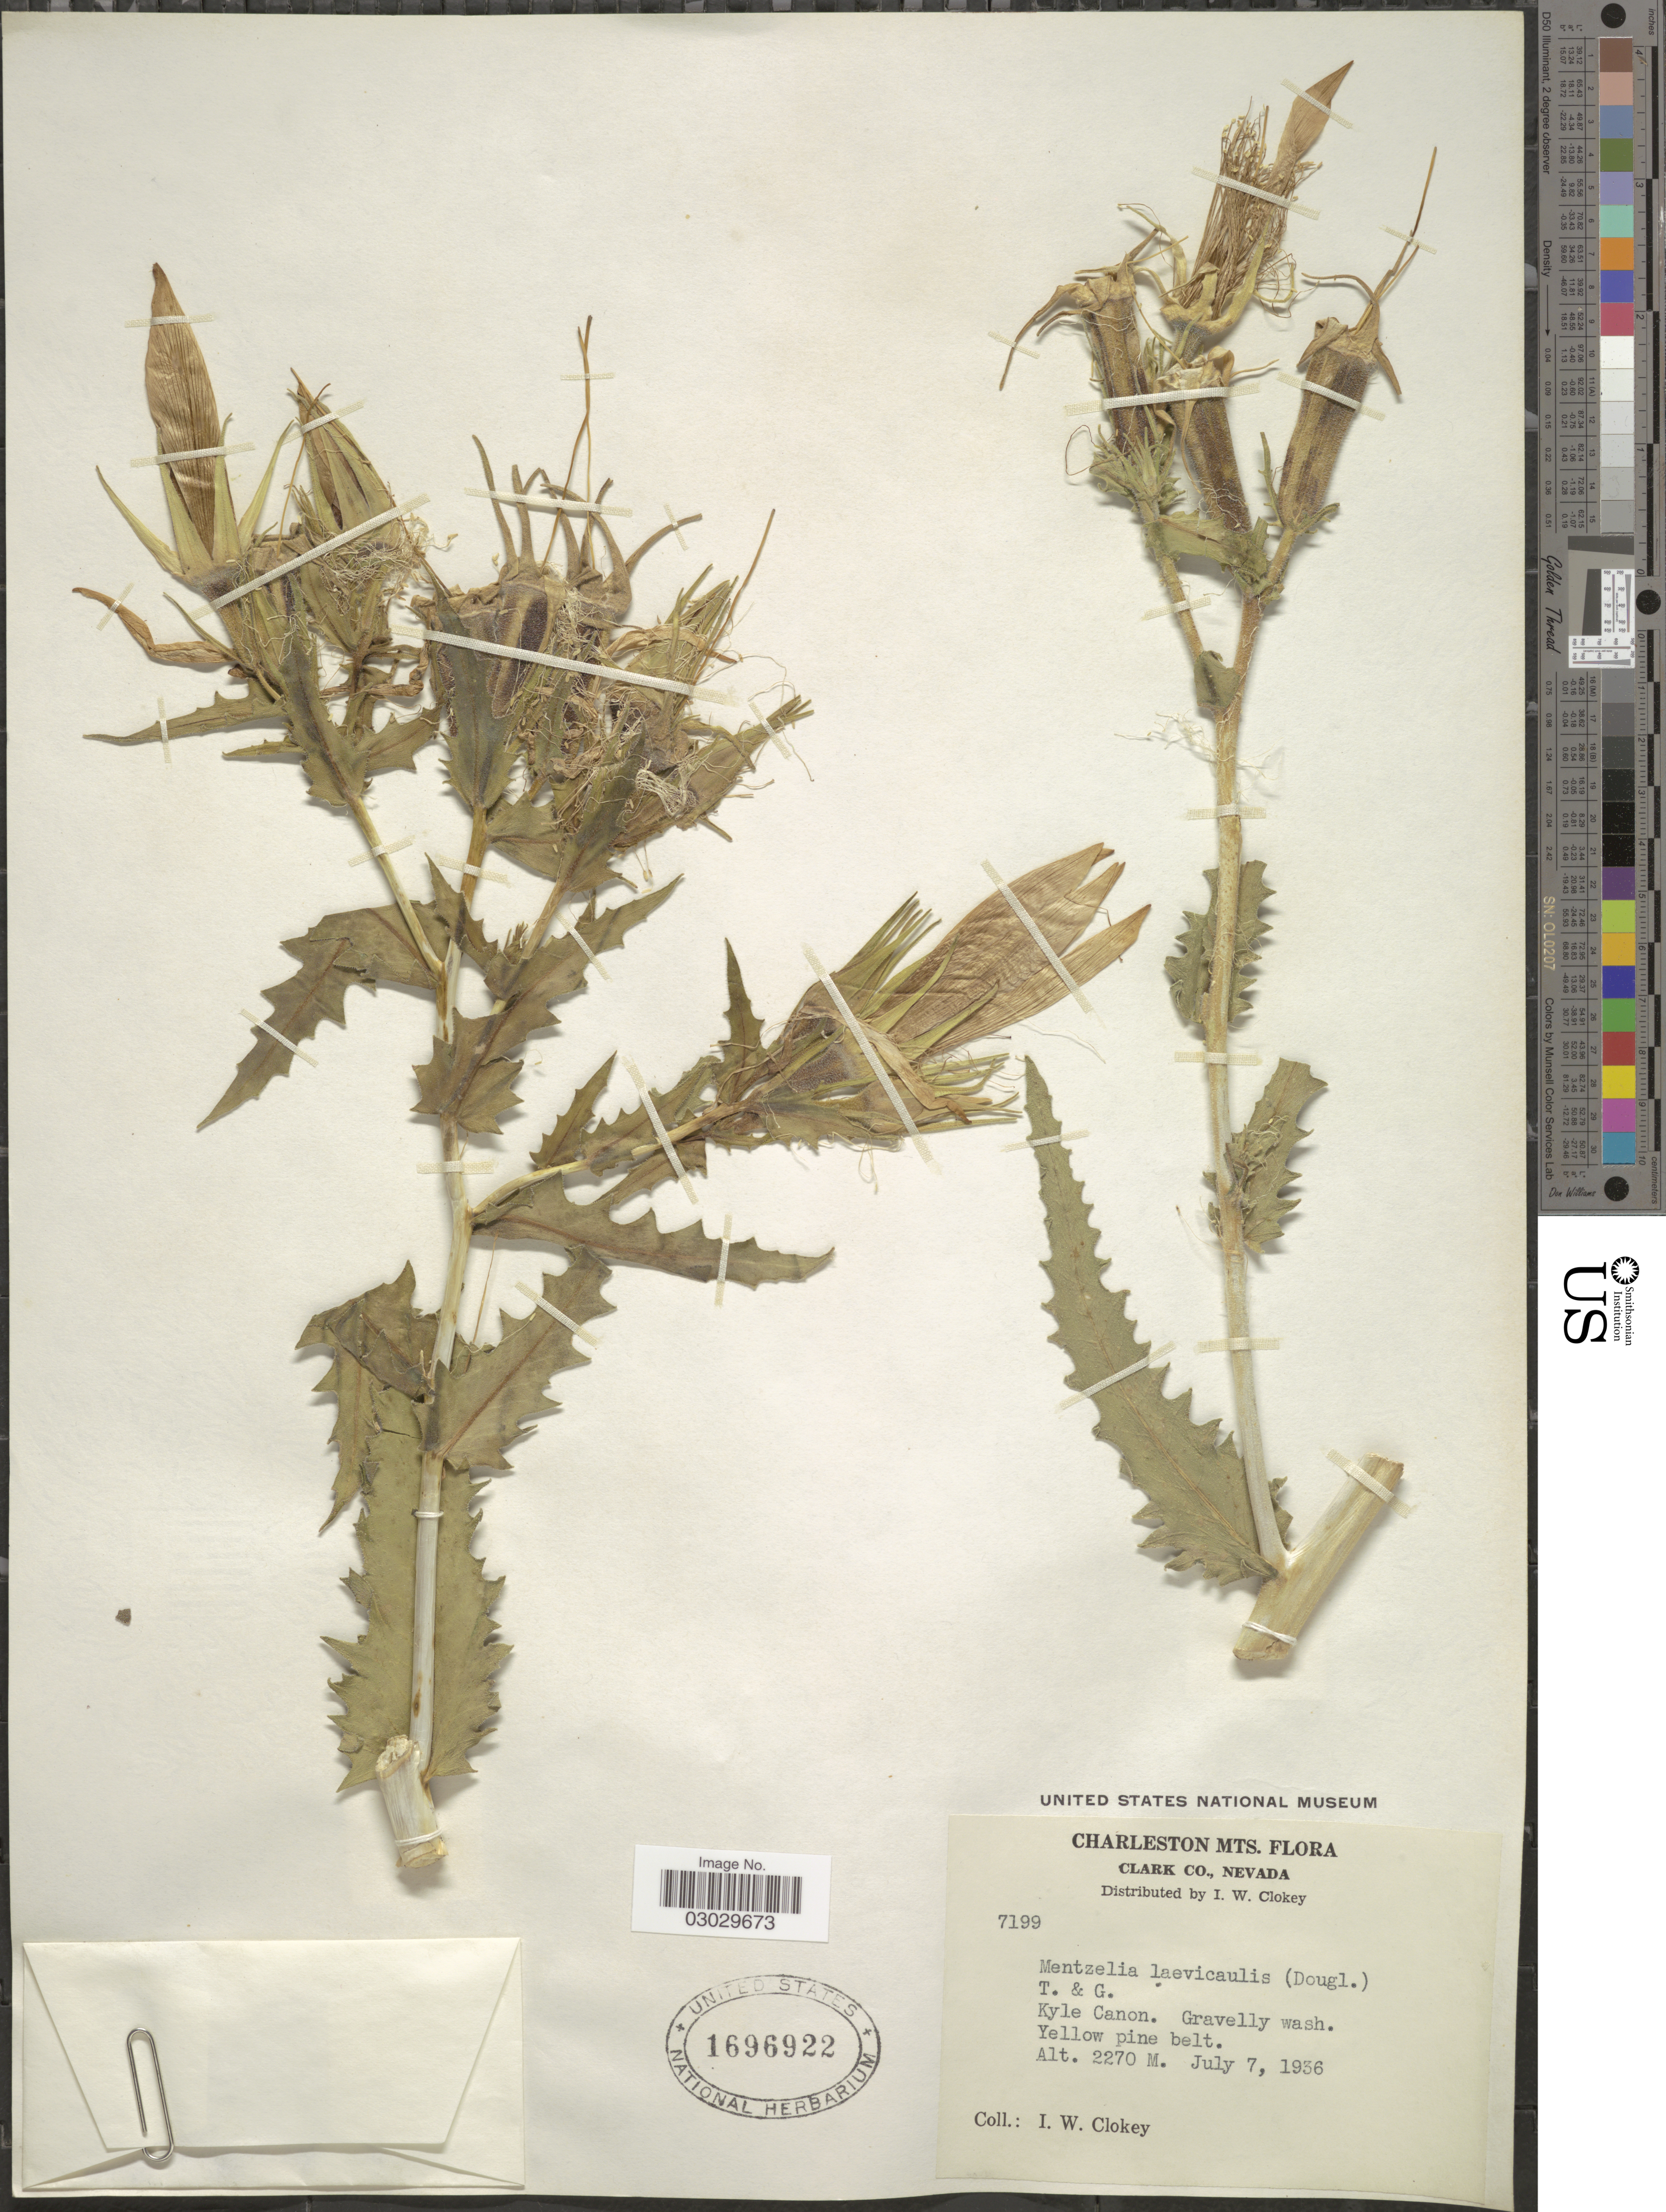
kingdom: Plantae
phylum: Tracheophyta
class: Magnoliopsida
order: Cornales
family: Loasaceae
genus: Mentzelia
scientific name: Mentzelia laevicaulis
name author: (Douglas ex Hook.) Torr. & A. Gray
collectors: I. W. Clokey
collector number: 7199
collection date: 1936-07-07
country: United States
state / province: Nevada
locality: Charleston Mts. Clark Co. Kyle Canon.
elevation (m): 2270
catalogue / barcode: US 1696922